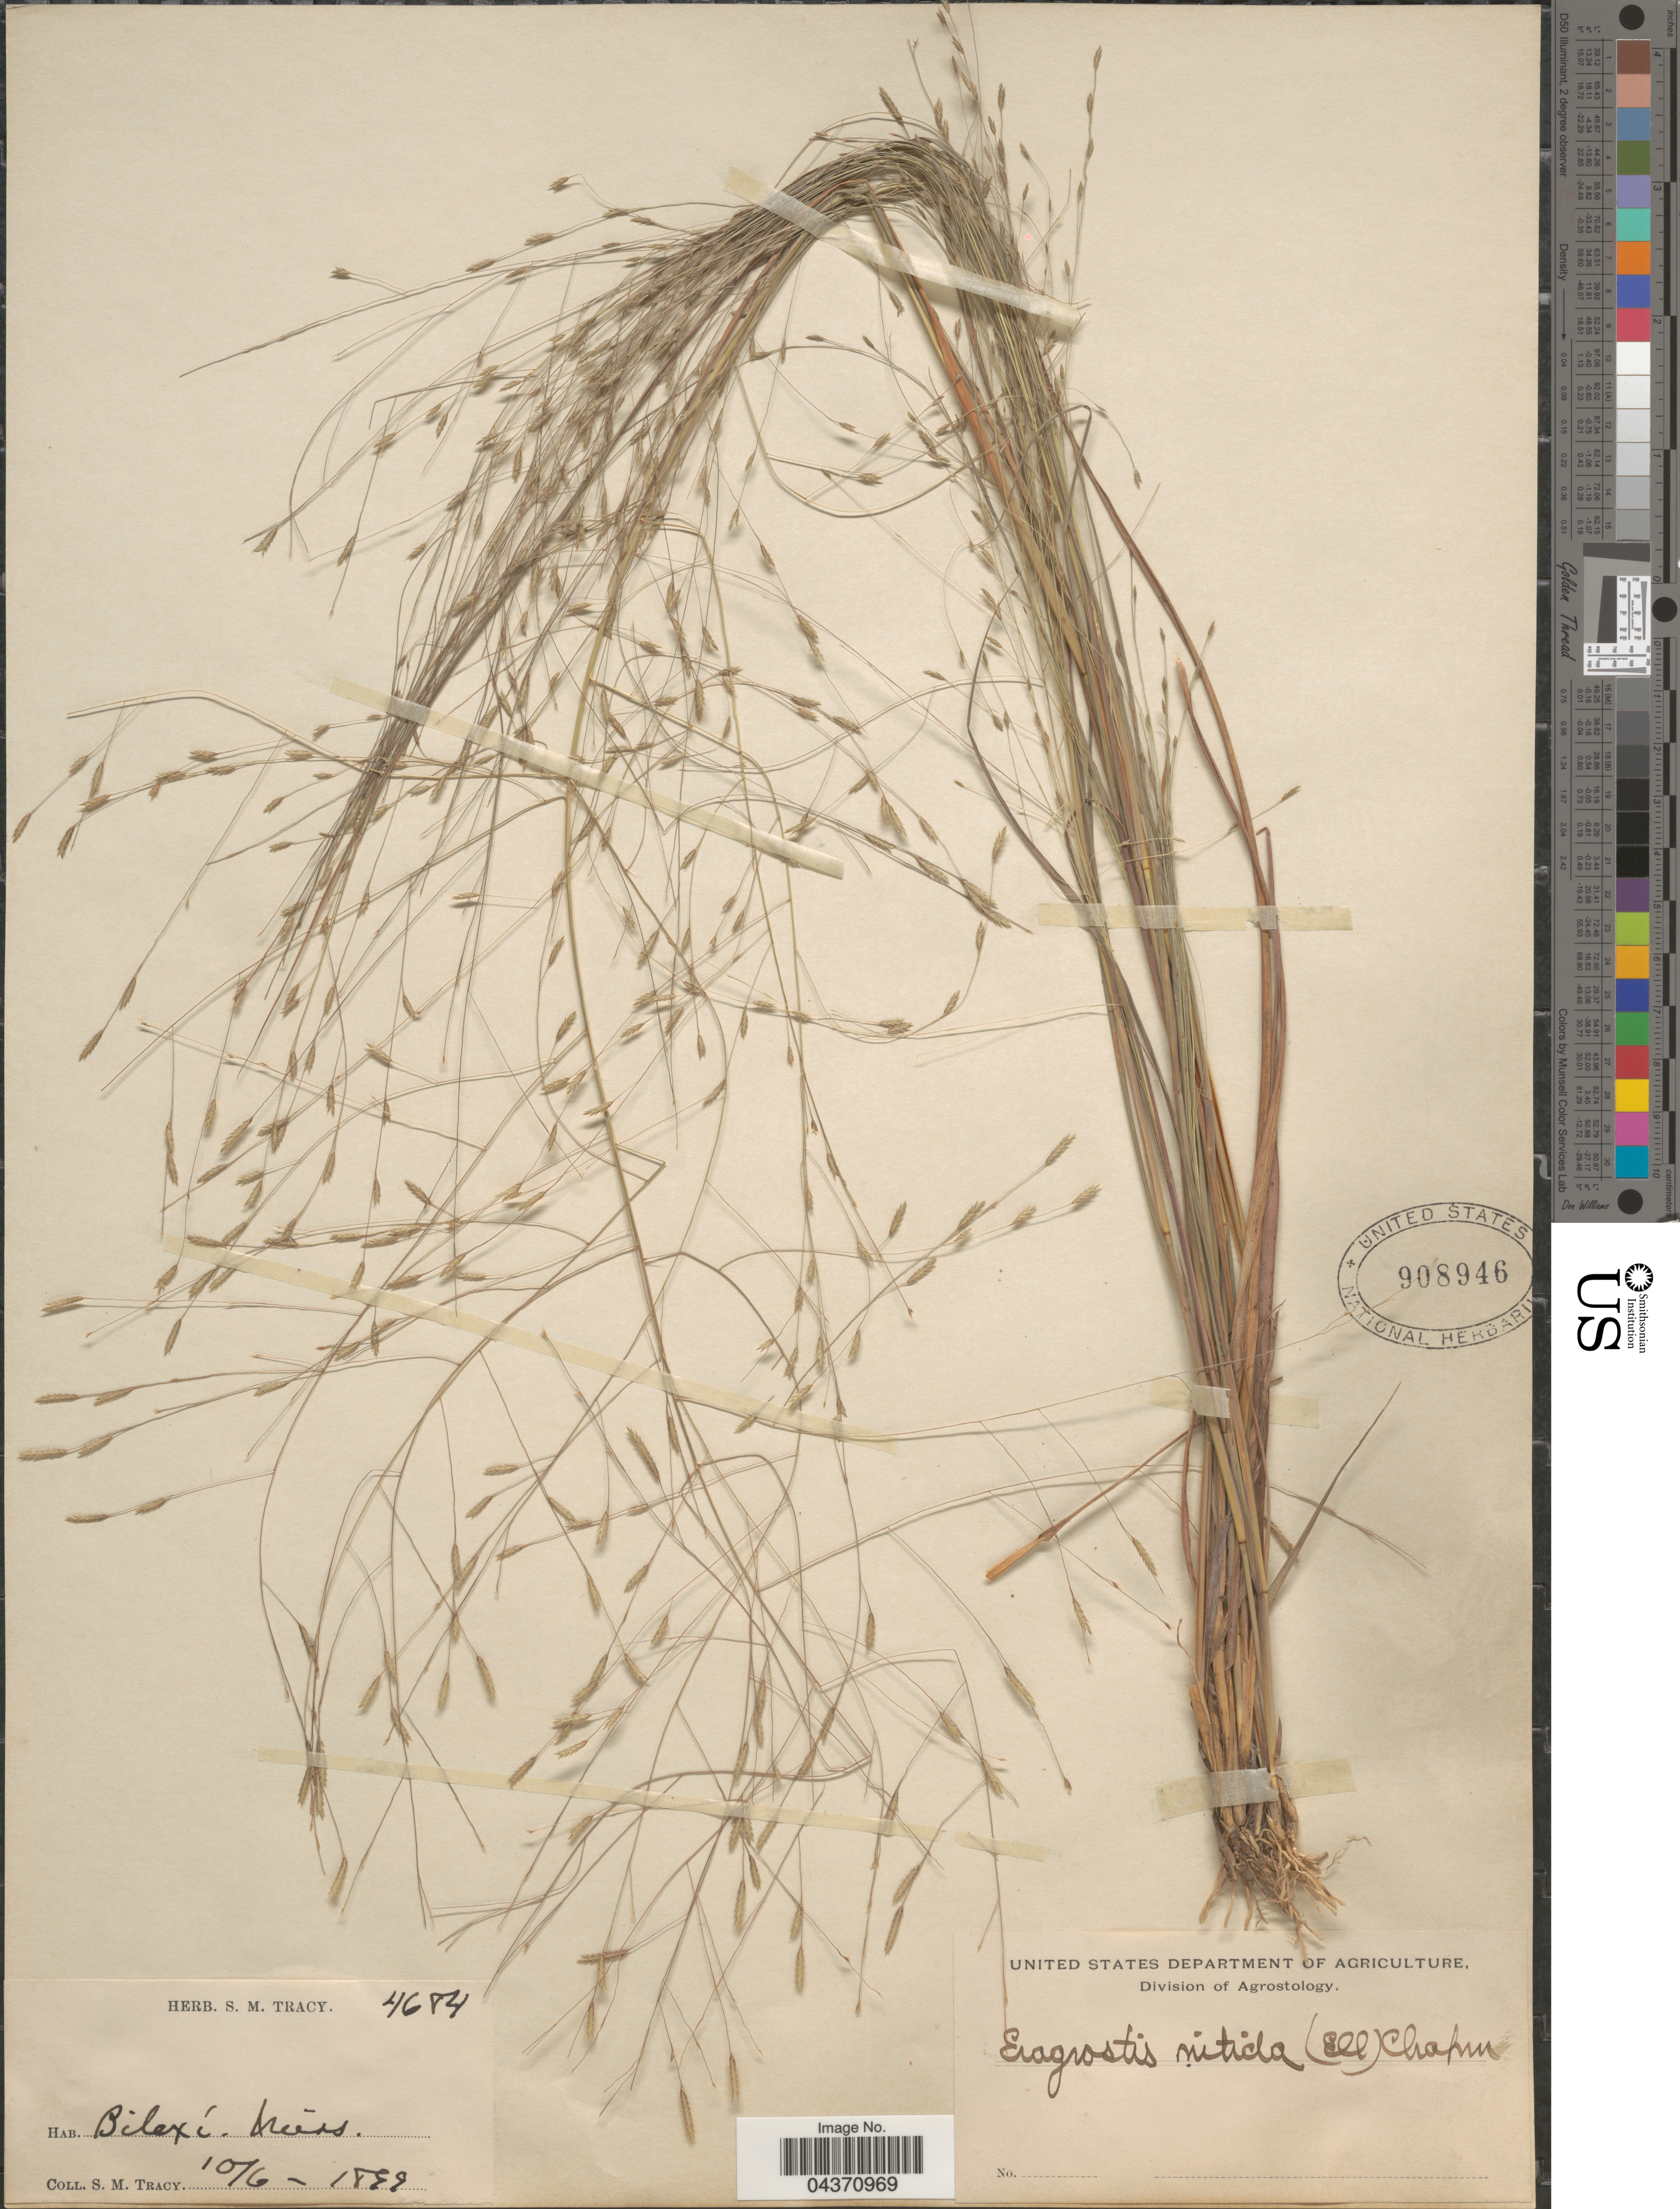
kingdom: Plantae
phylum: Tracheophyta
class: Liliopsida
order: Poales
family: Poaceae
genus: Eragrostis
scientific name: Eragrostis refracta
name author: (Muhl.) Scribn.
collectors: S. M. Tracy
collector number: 4684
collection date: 1899-10-06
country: United States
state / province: Mississippi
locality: Biloxi.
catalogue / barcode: US 908946